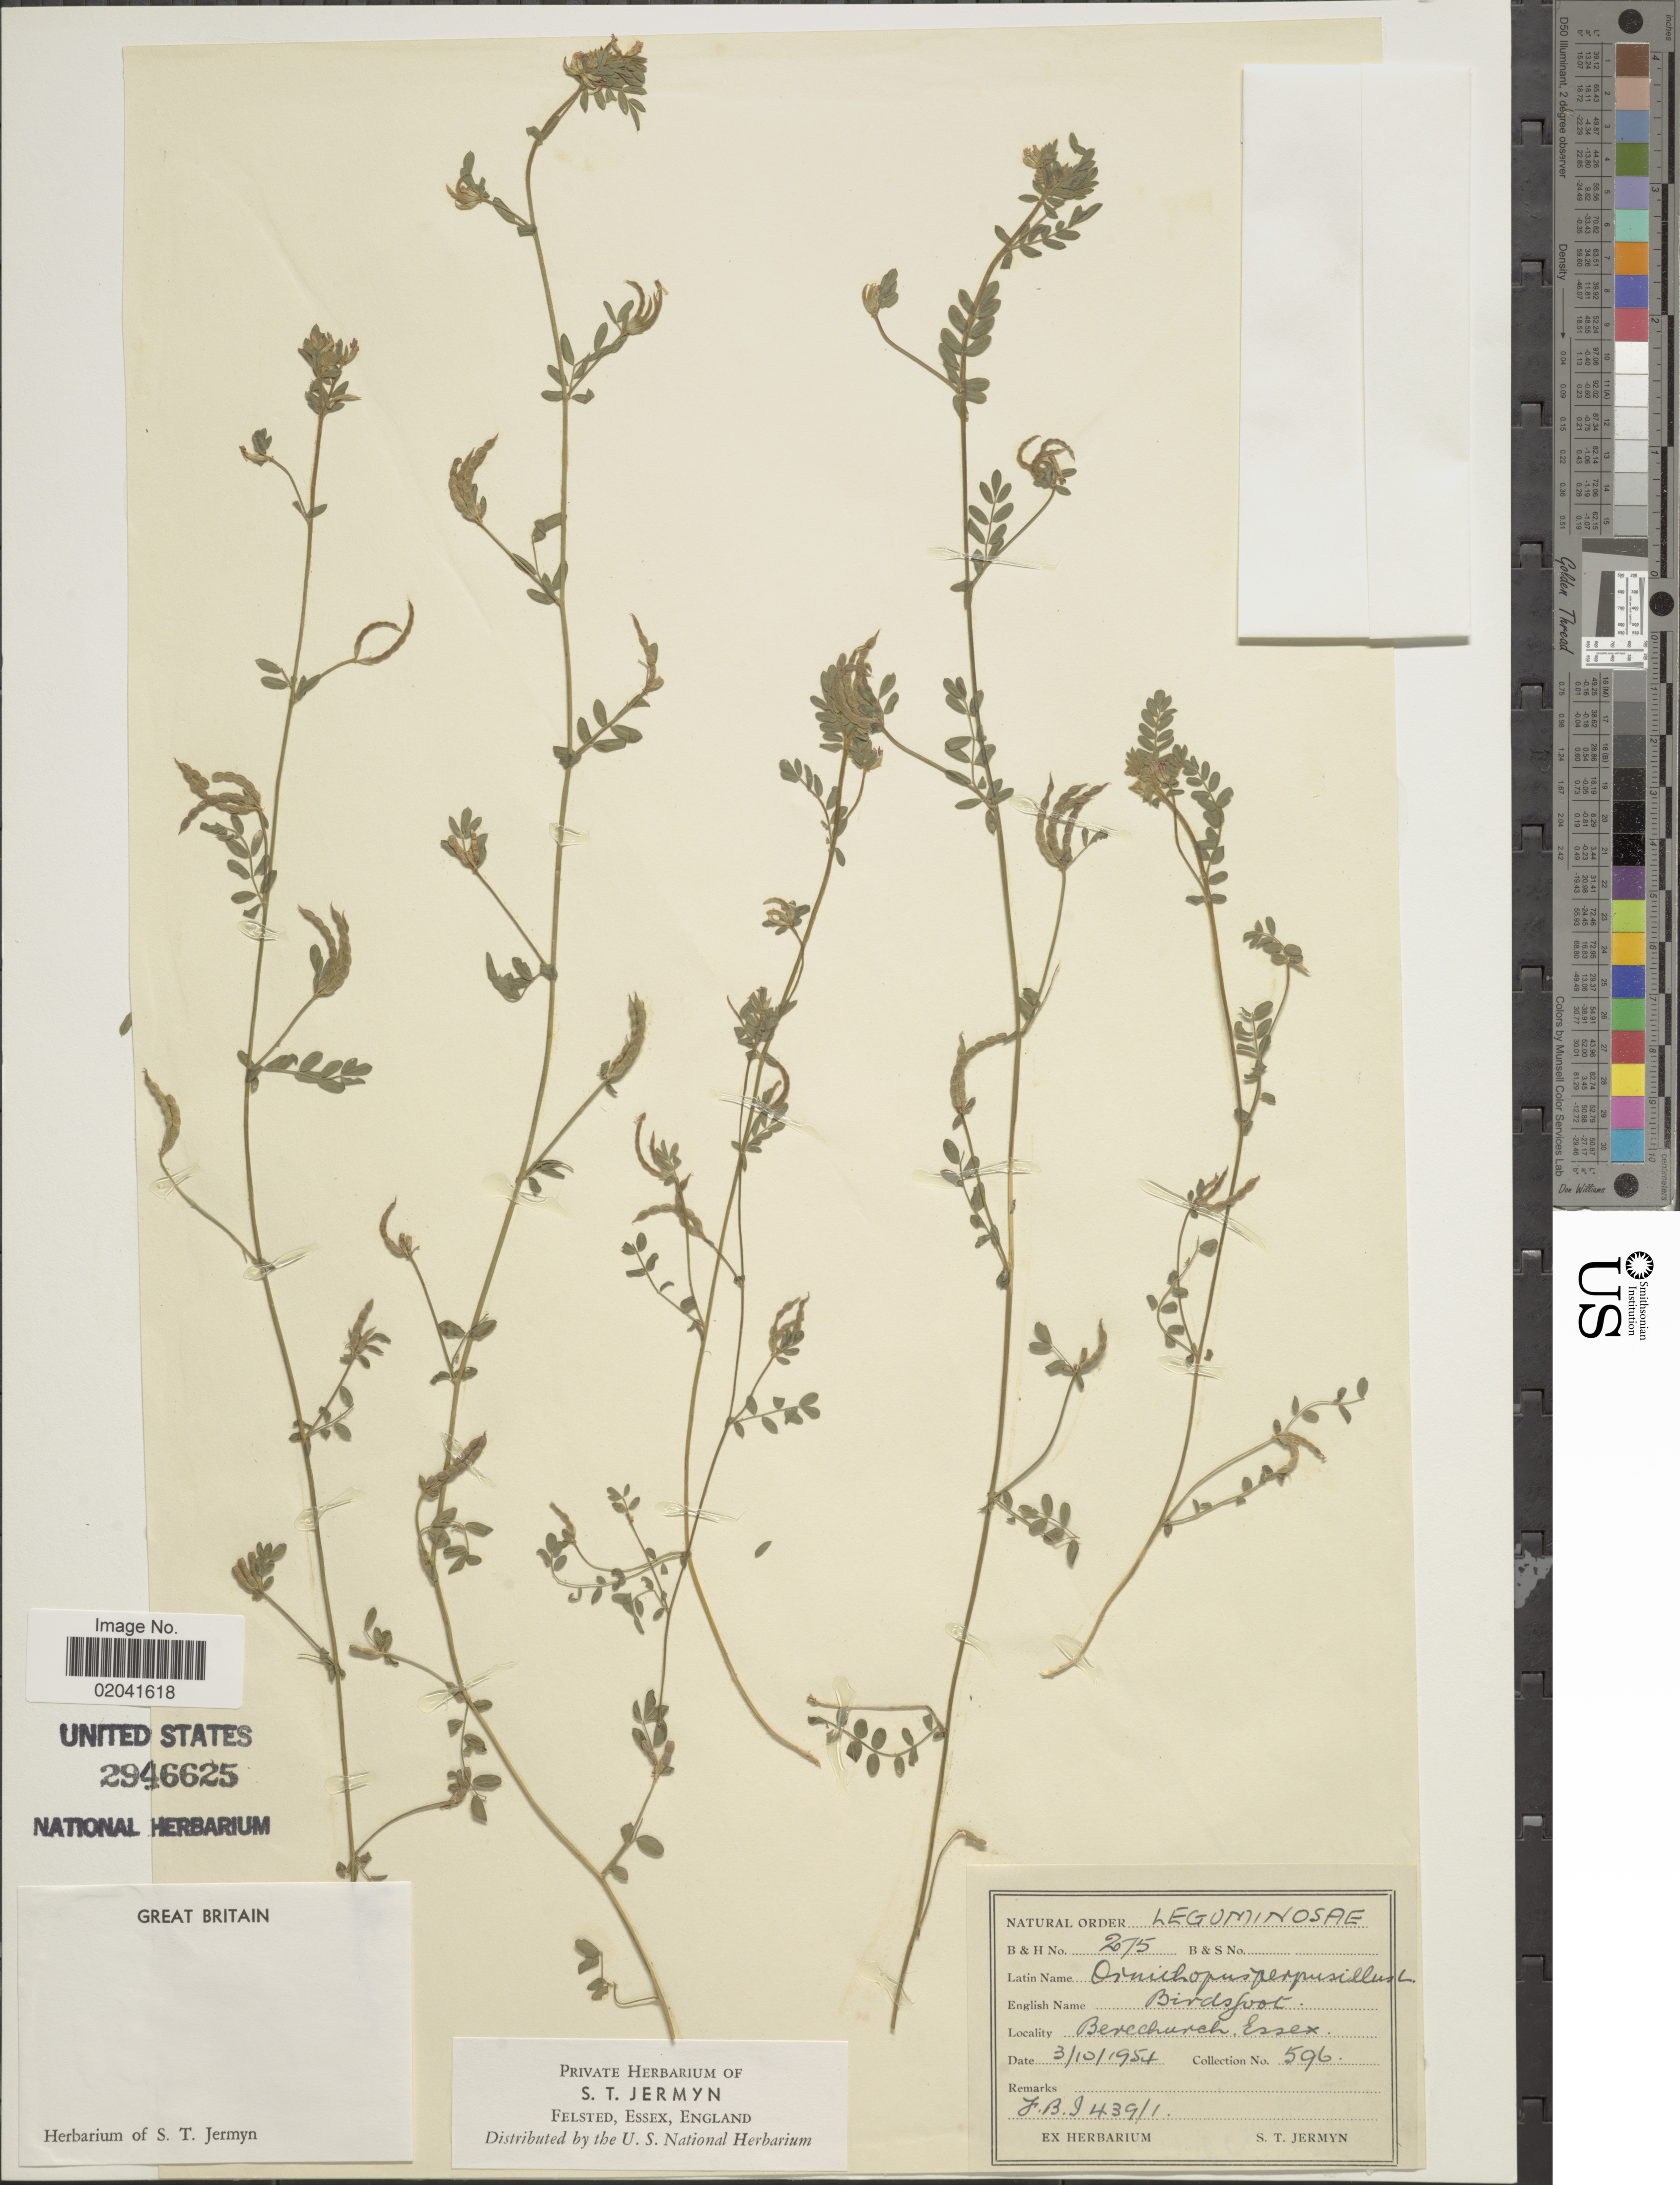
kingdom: Plantae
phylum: Tracheophyta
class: Magnoliopsida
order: Fabales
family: Fabaceae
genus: Ornithopus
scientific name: Ornithopus perpusillus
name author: L.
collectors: S. Jermyn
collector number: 596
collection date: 1954-10-03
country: United Kingdom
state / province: England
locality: Great Britain, Berchurch, Essex.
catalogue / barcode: US 2946625